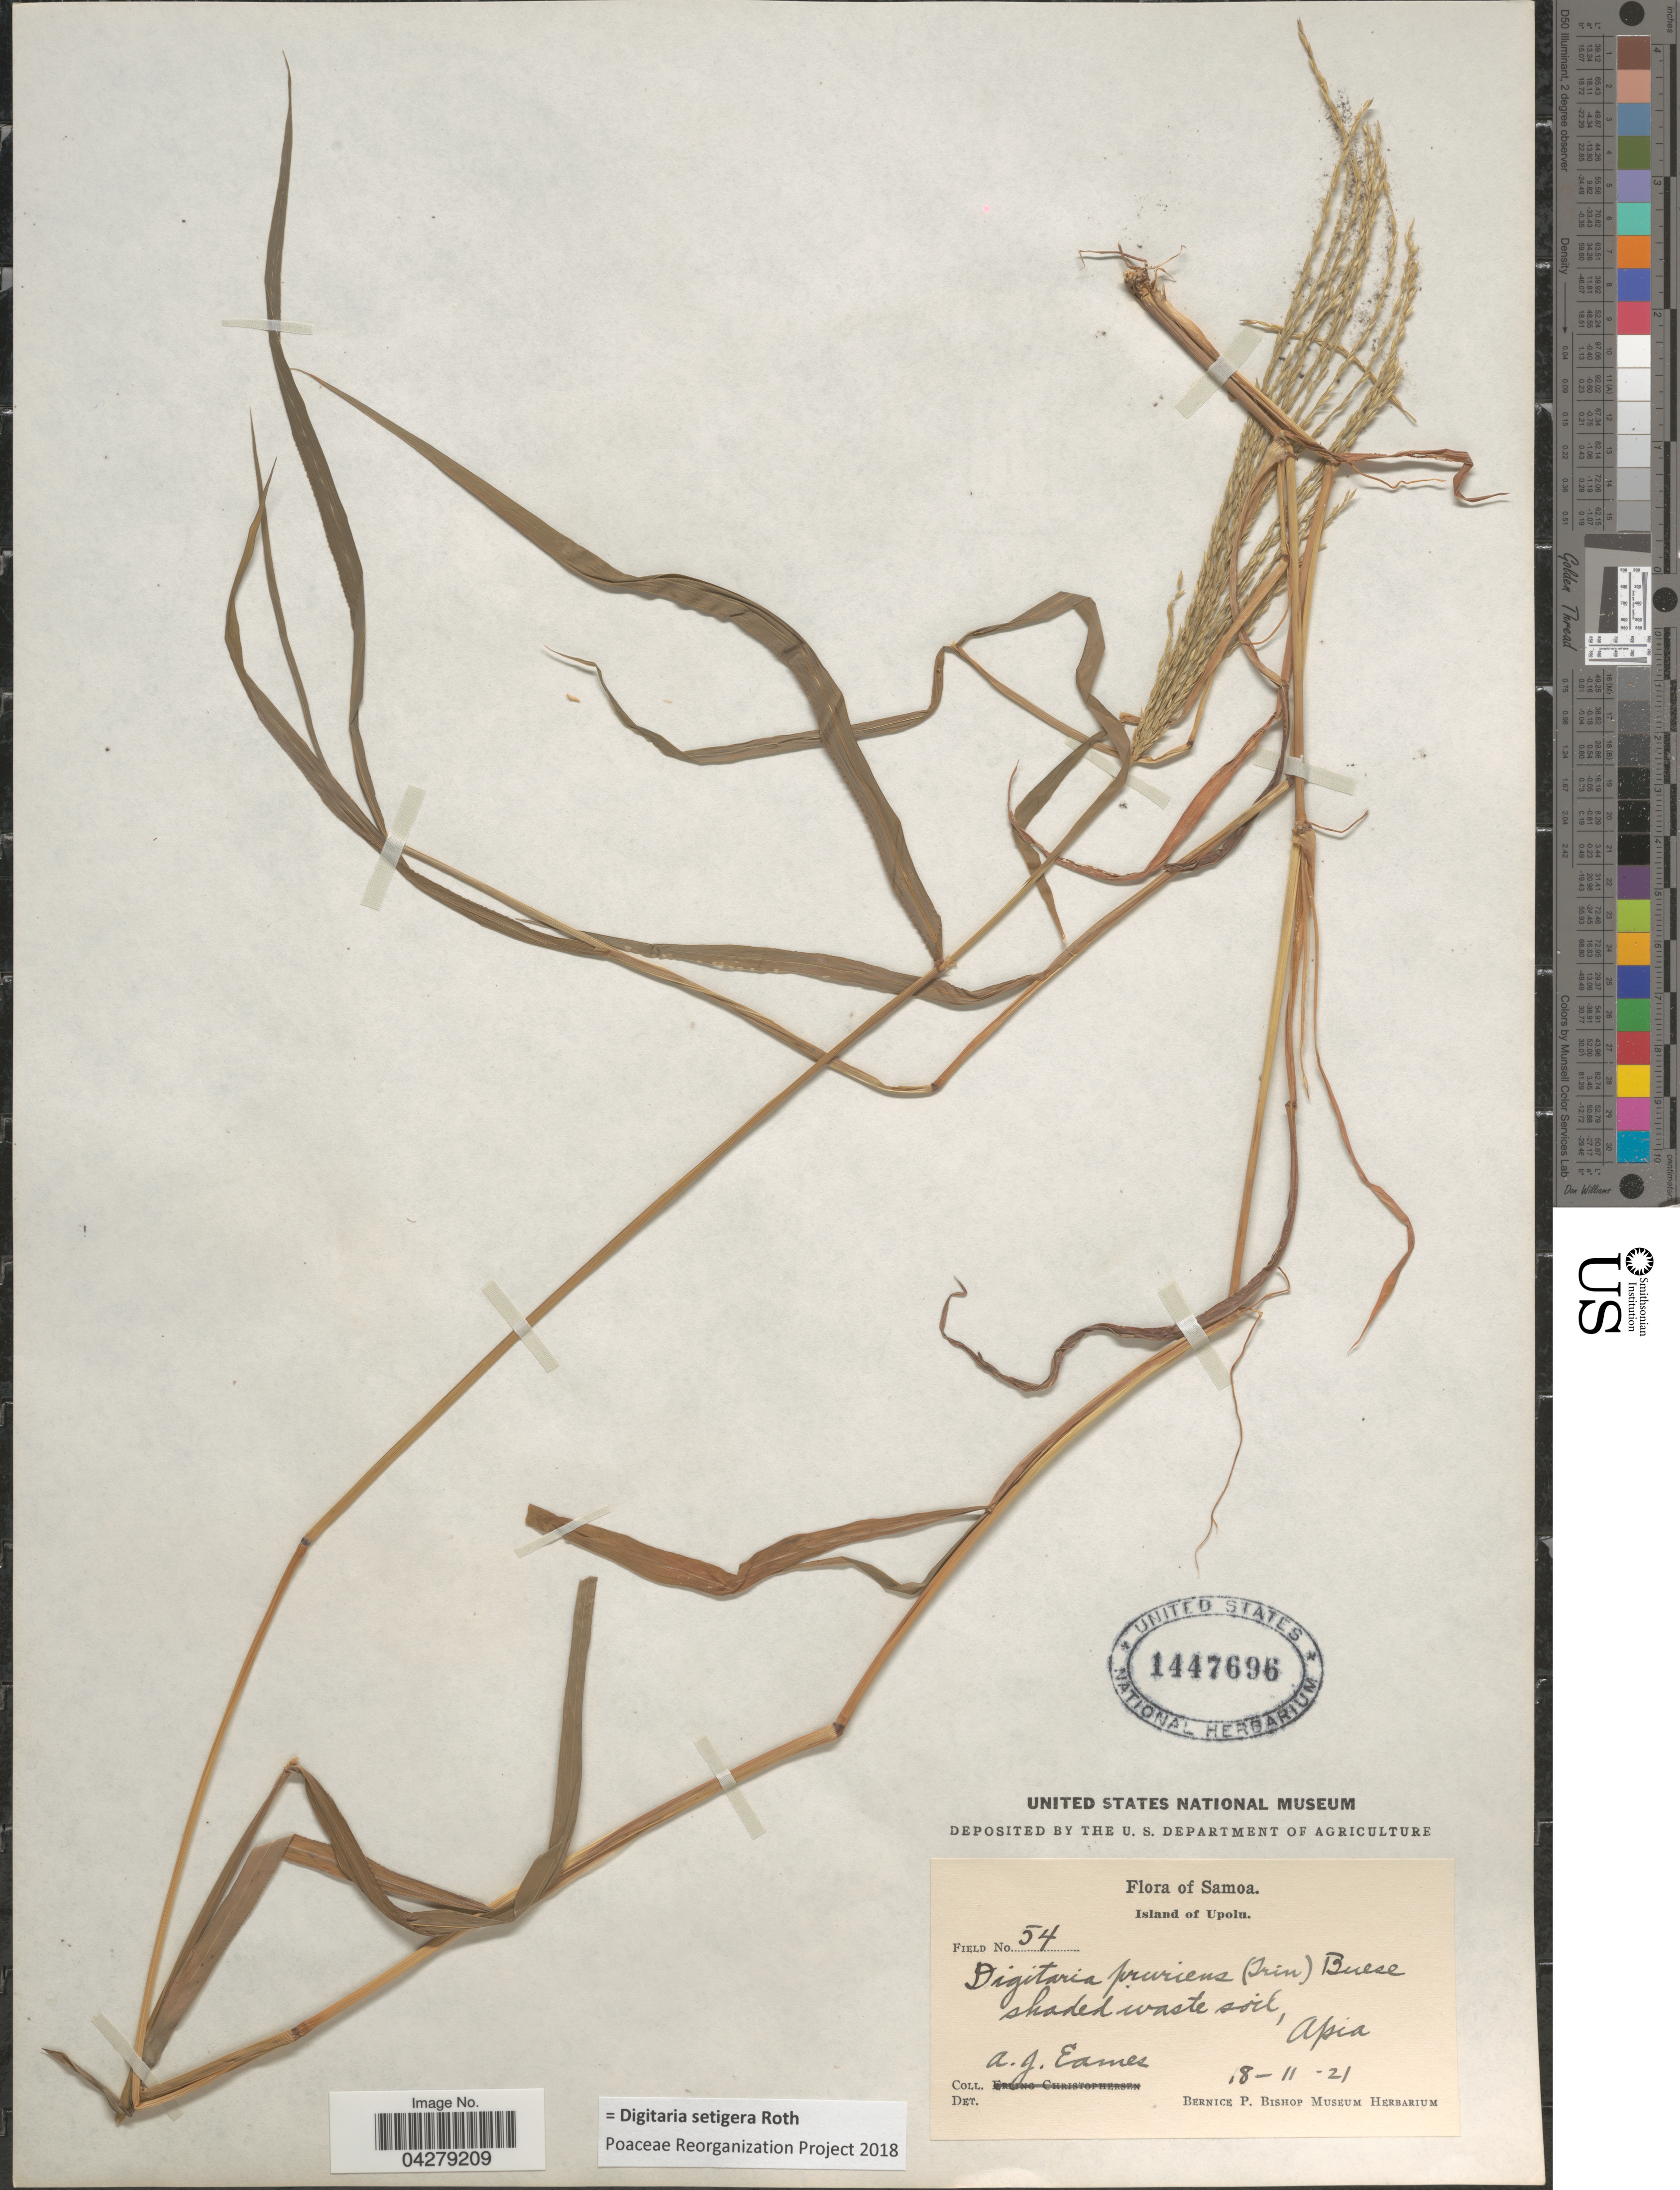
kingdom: Plantae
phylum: Tracheophyta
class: Liliopsida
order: Poales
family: Poaceae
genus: Digitaria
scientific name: Digitaria setigera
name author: Roth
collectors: A. J. Eames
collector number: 54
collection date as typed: Transcribed d/m/y: 18/11/21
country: Samoa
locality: Samoa. Island of Upolu. Apia.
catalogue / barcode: US 1447696